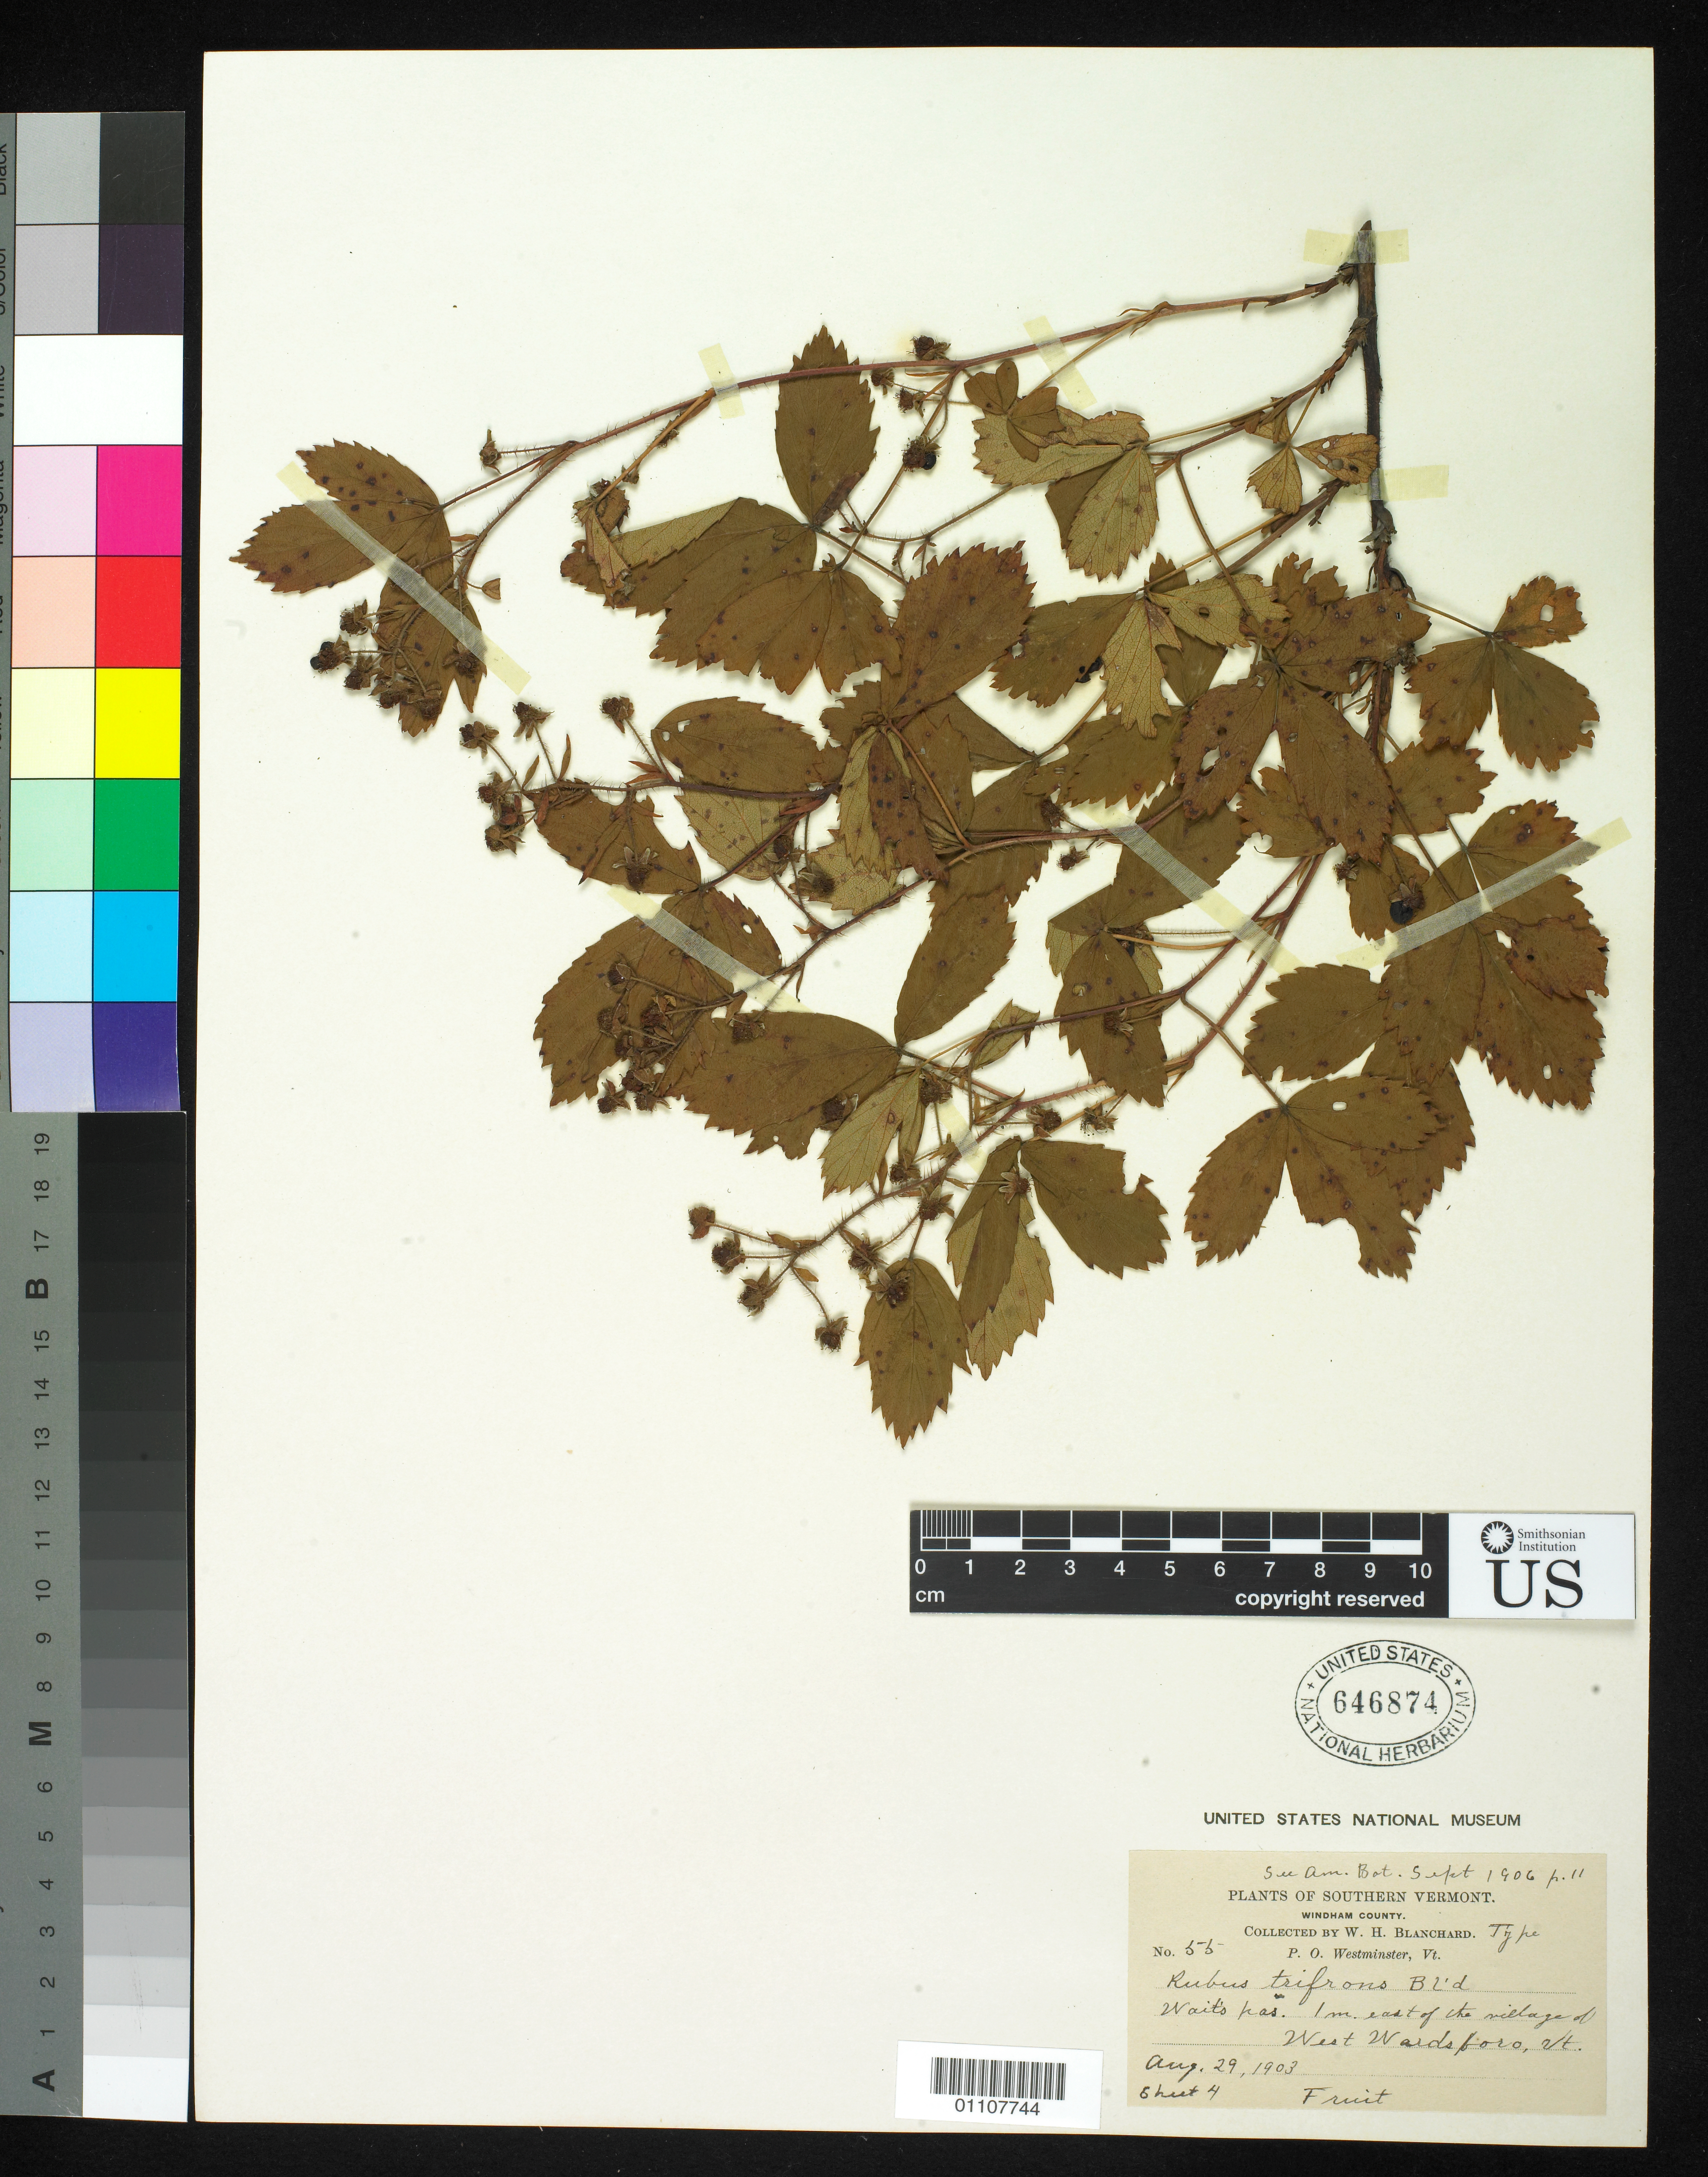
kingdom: Plantae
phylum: Tracheophyta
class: Magnoliopsida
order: Rosales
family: Rosaceae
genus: Rubus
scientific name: Rubus trifrons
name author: Blanch.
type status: Syntype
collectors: W. H. Blanchard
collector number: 55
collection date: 1904-08-29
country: United States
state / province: Vermont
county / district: Windham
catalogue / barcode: US 646874